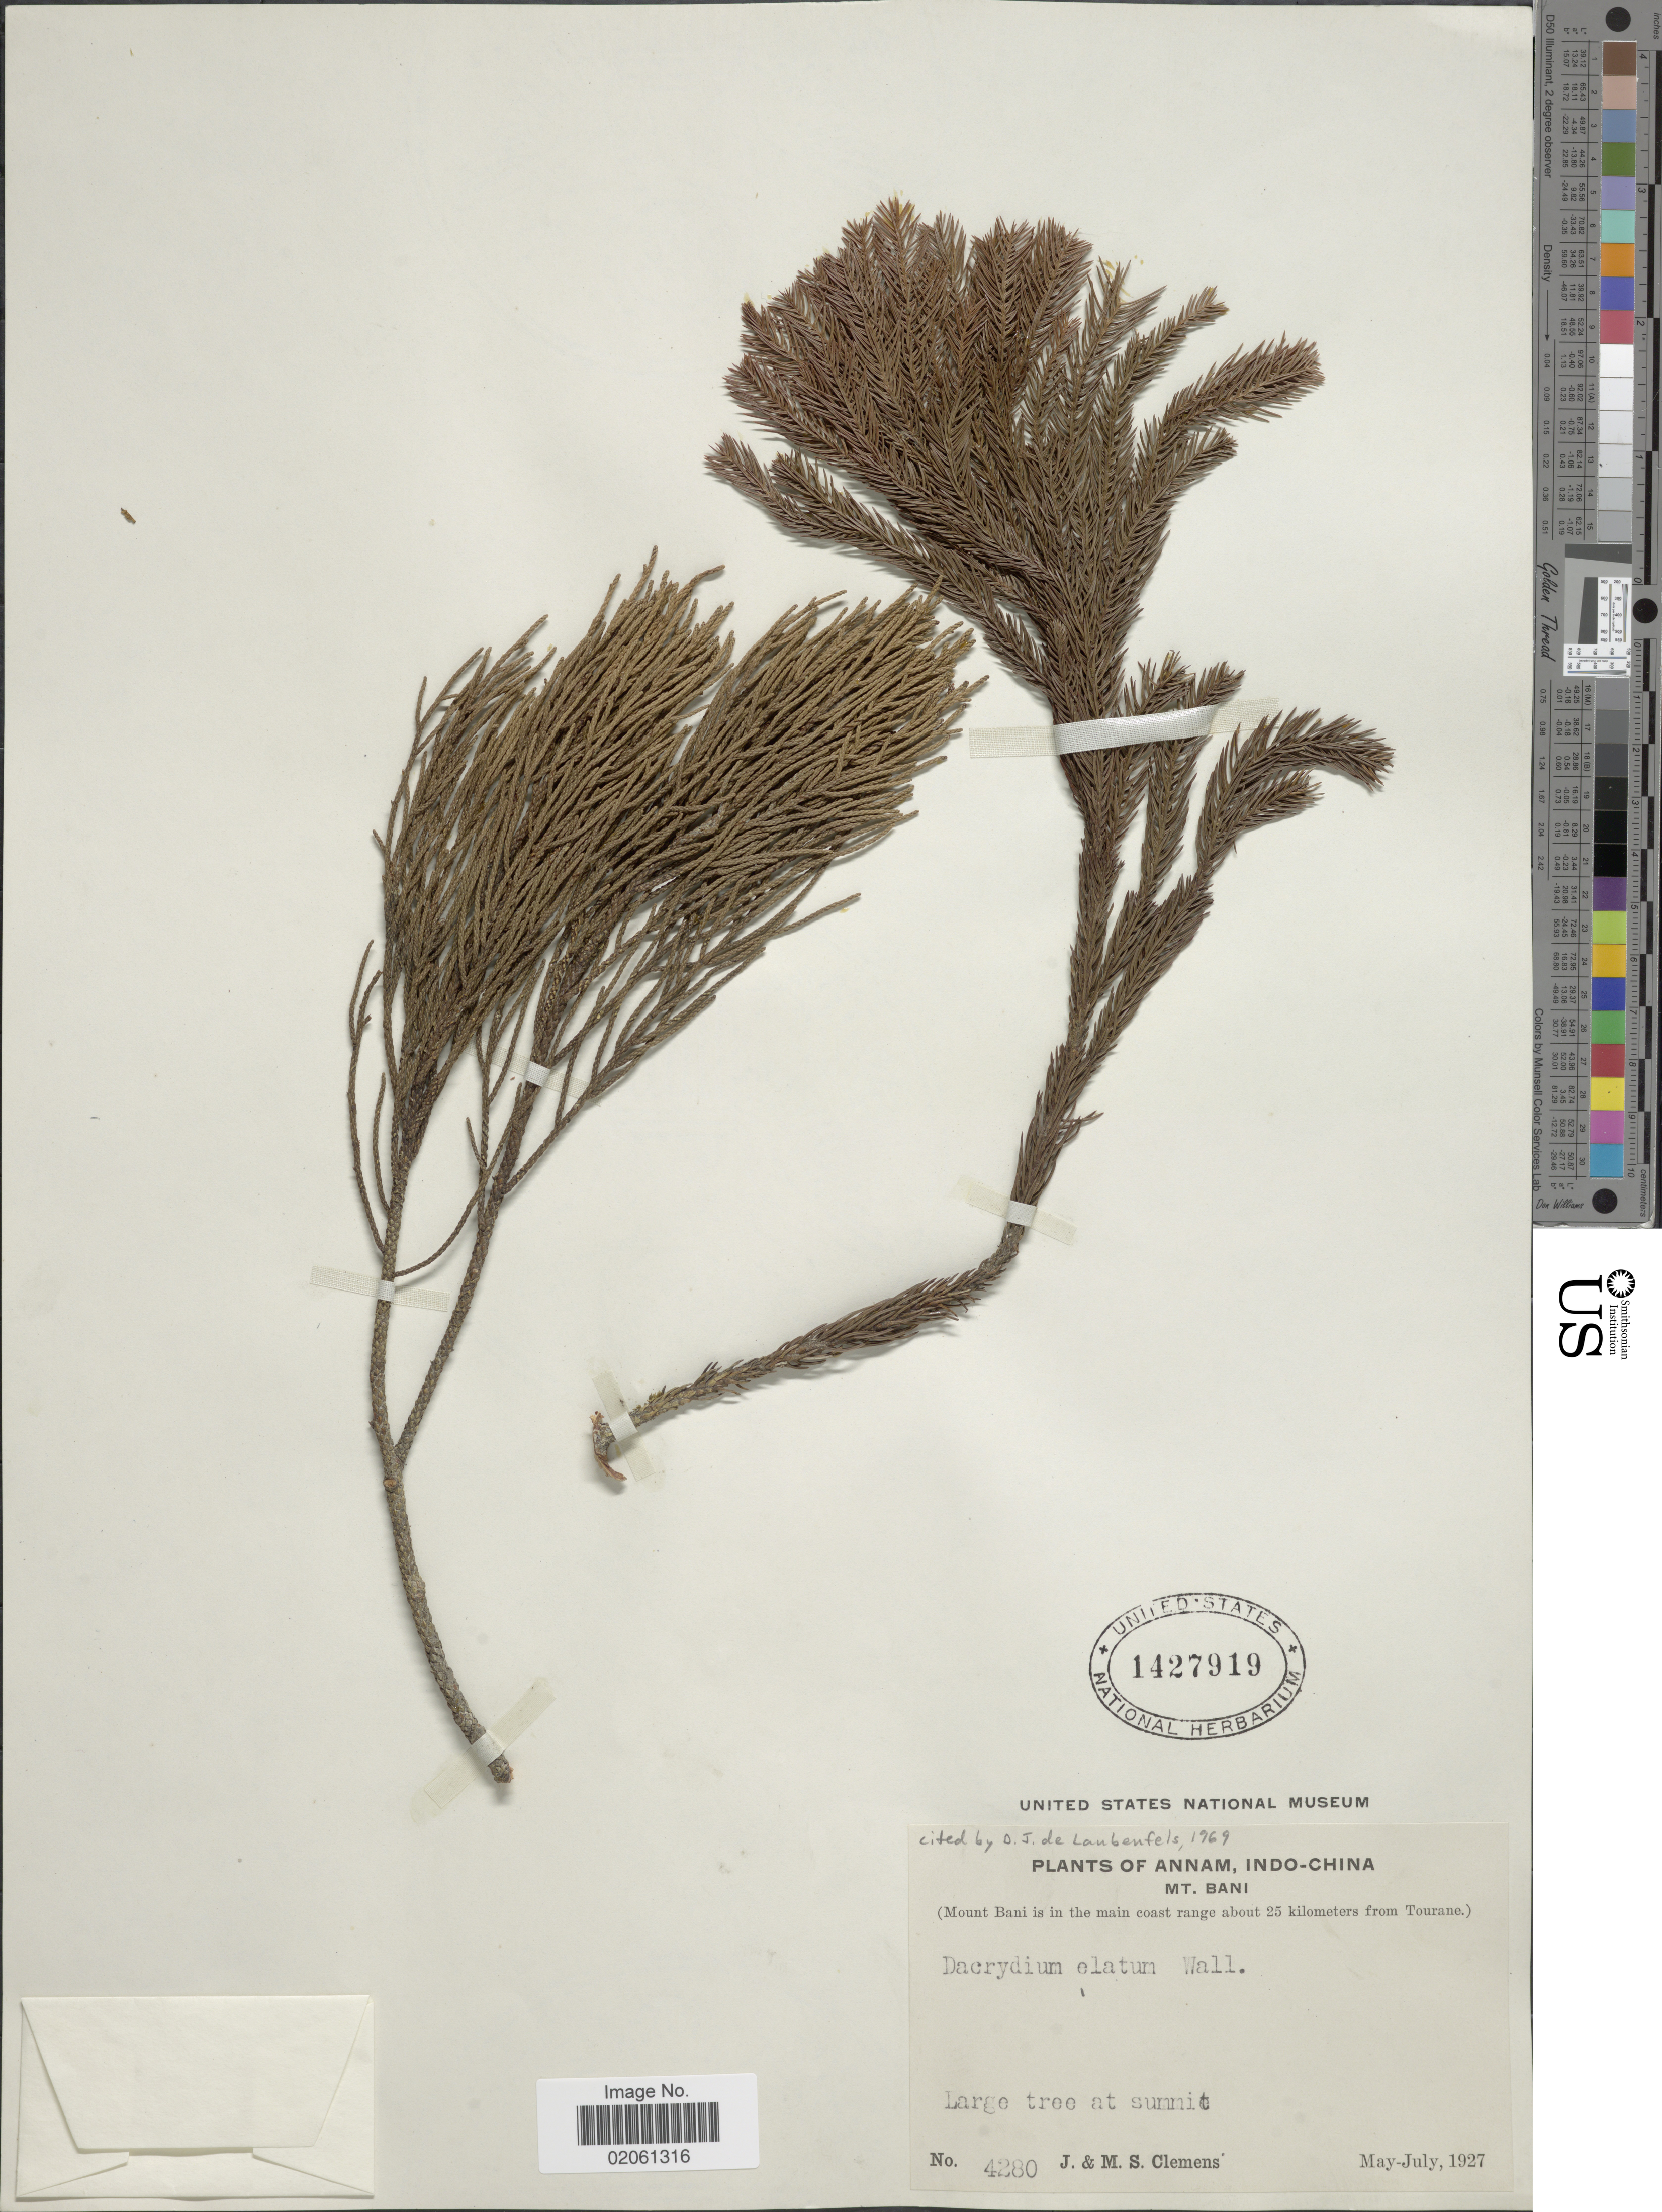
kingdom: Plantae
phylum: Tracheophyta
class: Pinopsida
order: Pinales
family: Podocarpaceae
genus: Dacrydium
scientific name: Dacrydium elatum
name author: (Roxb.) Wall. ex Hook.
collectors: J. Clemens & M. S. Clemens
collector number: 4280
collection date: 1927-05/1927-07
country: Vietnam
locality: Annam. Mt. Bani. (Mount Bani is in the main coast range about 25 kilometers from Tourane)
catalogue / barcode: US 1427919